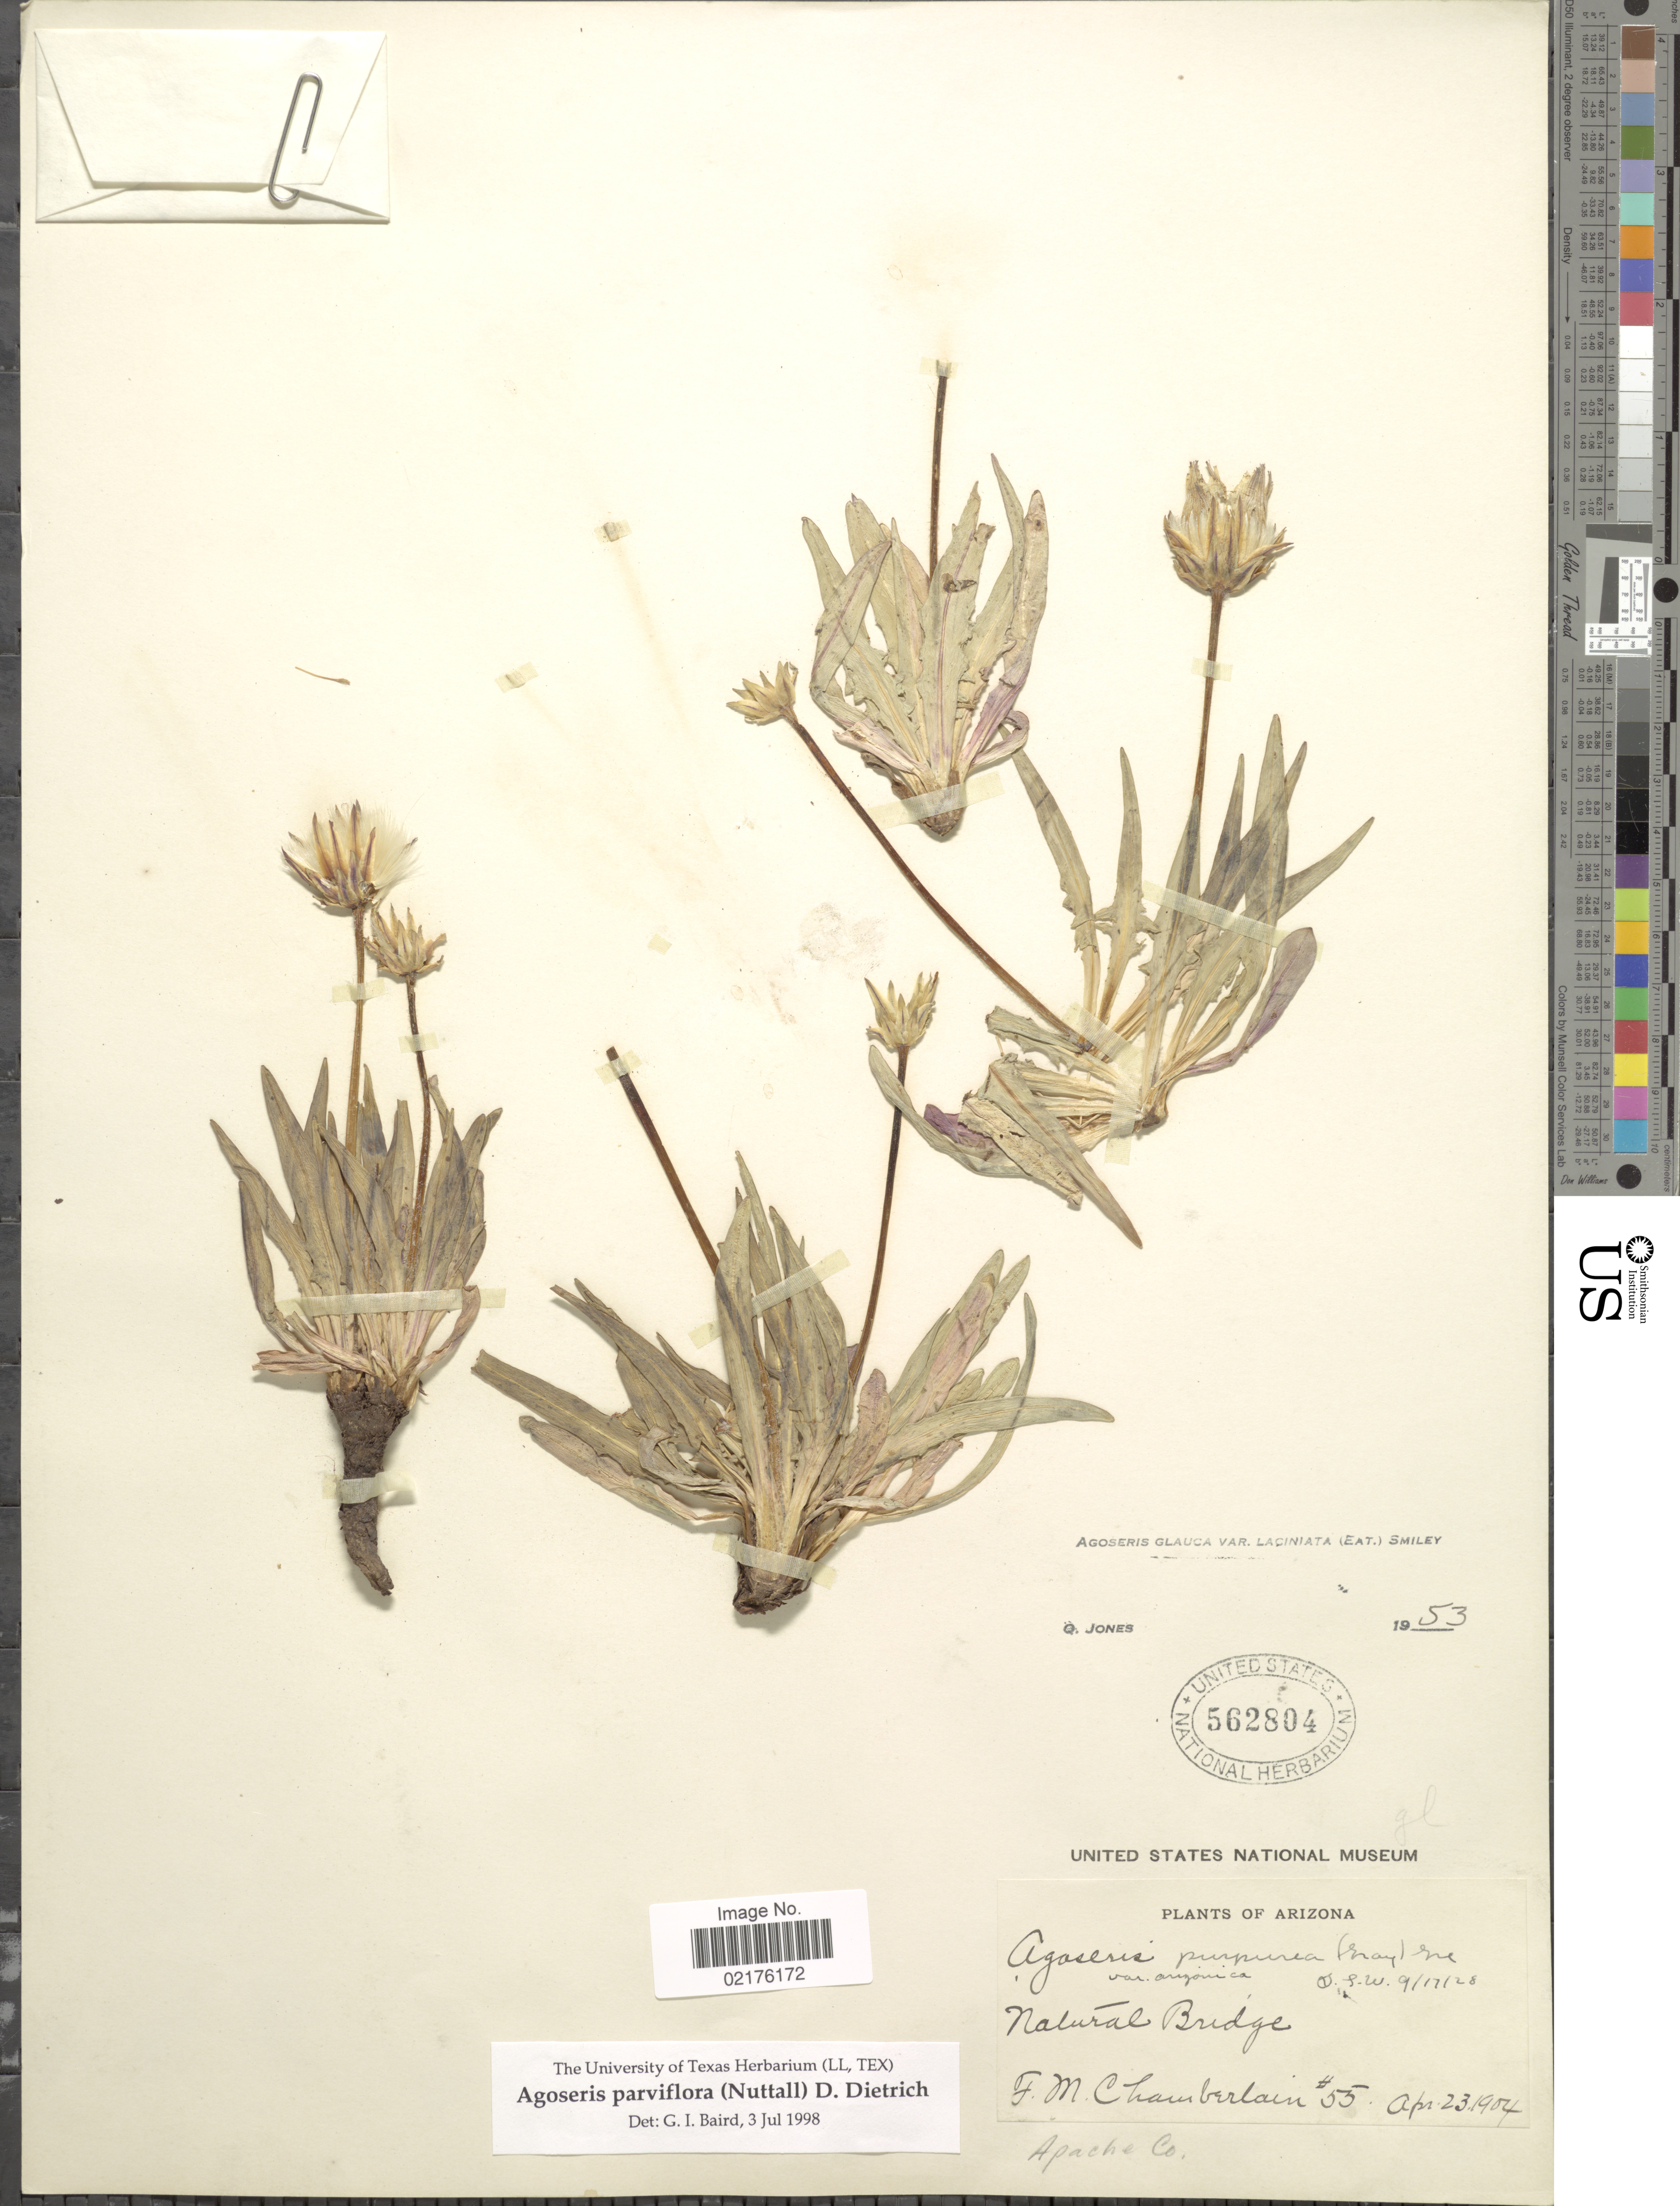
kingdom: Plantae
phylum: Tracheophyta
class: Magnoliopsida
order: Asterales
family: Asteraceae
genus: Agoseris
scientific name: Agoseris parviflora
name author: (Nutt.) D. Dietr.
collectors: F. Chamberlain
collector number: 55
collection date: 1904-04-23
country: United States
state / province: Arizona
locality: Natural Bridge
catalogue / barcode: US 562804